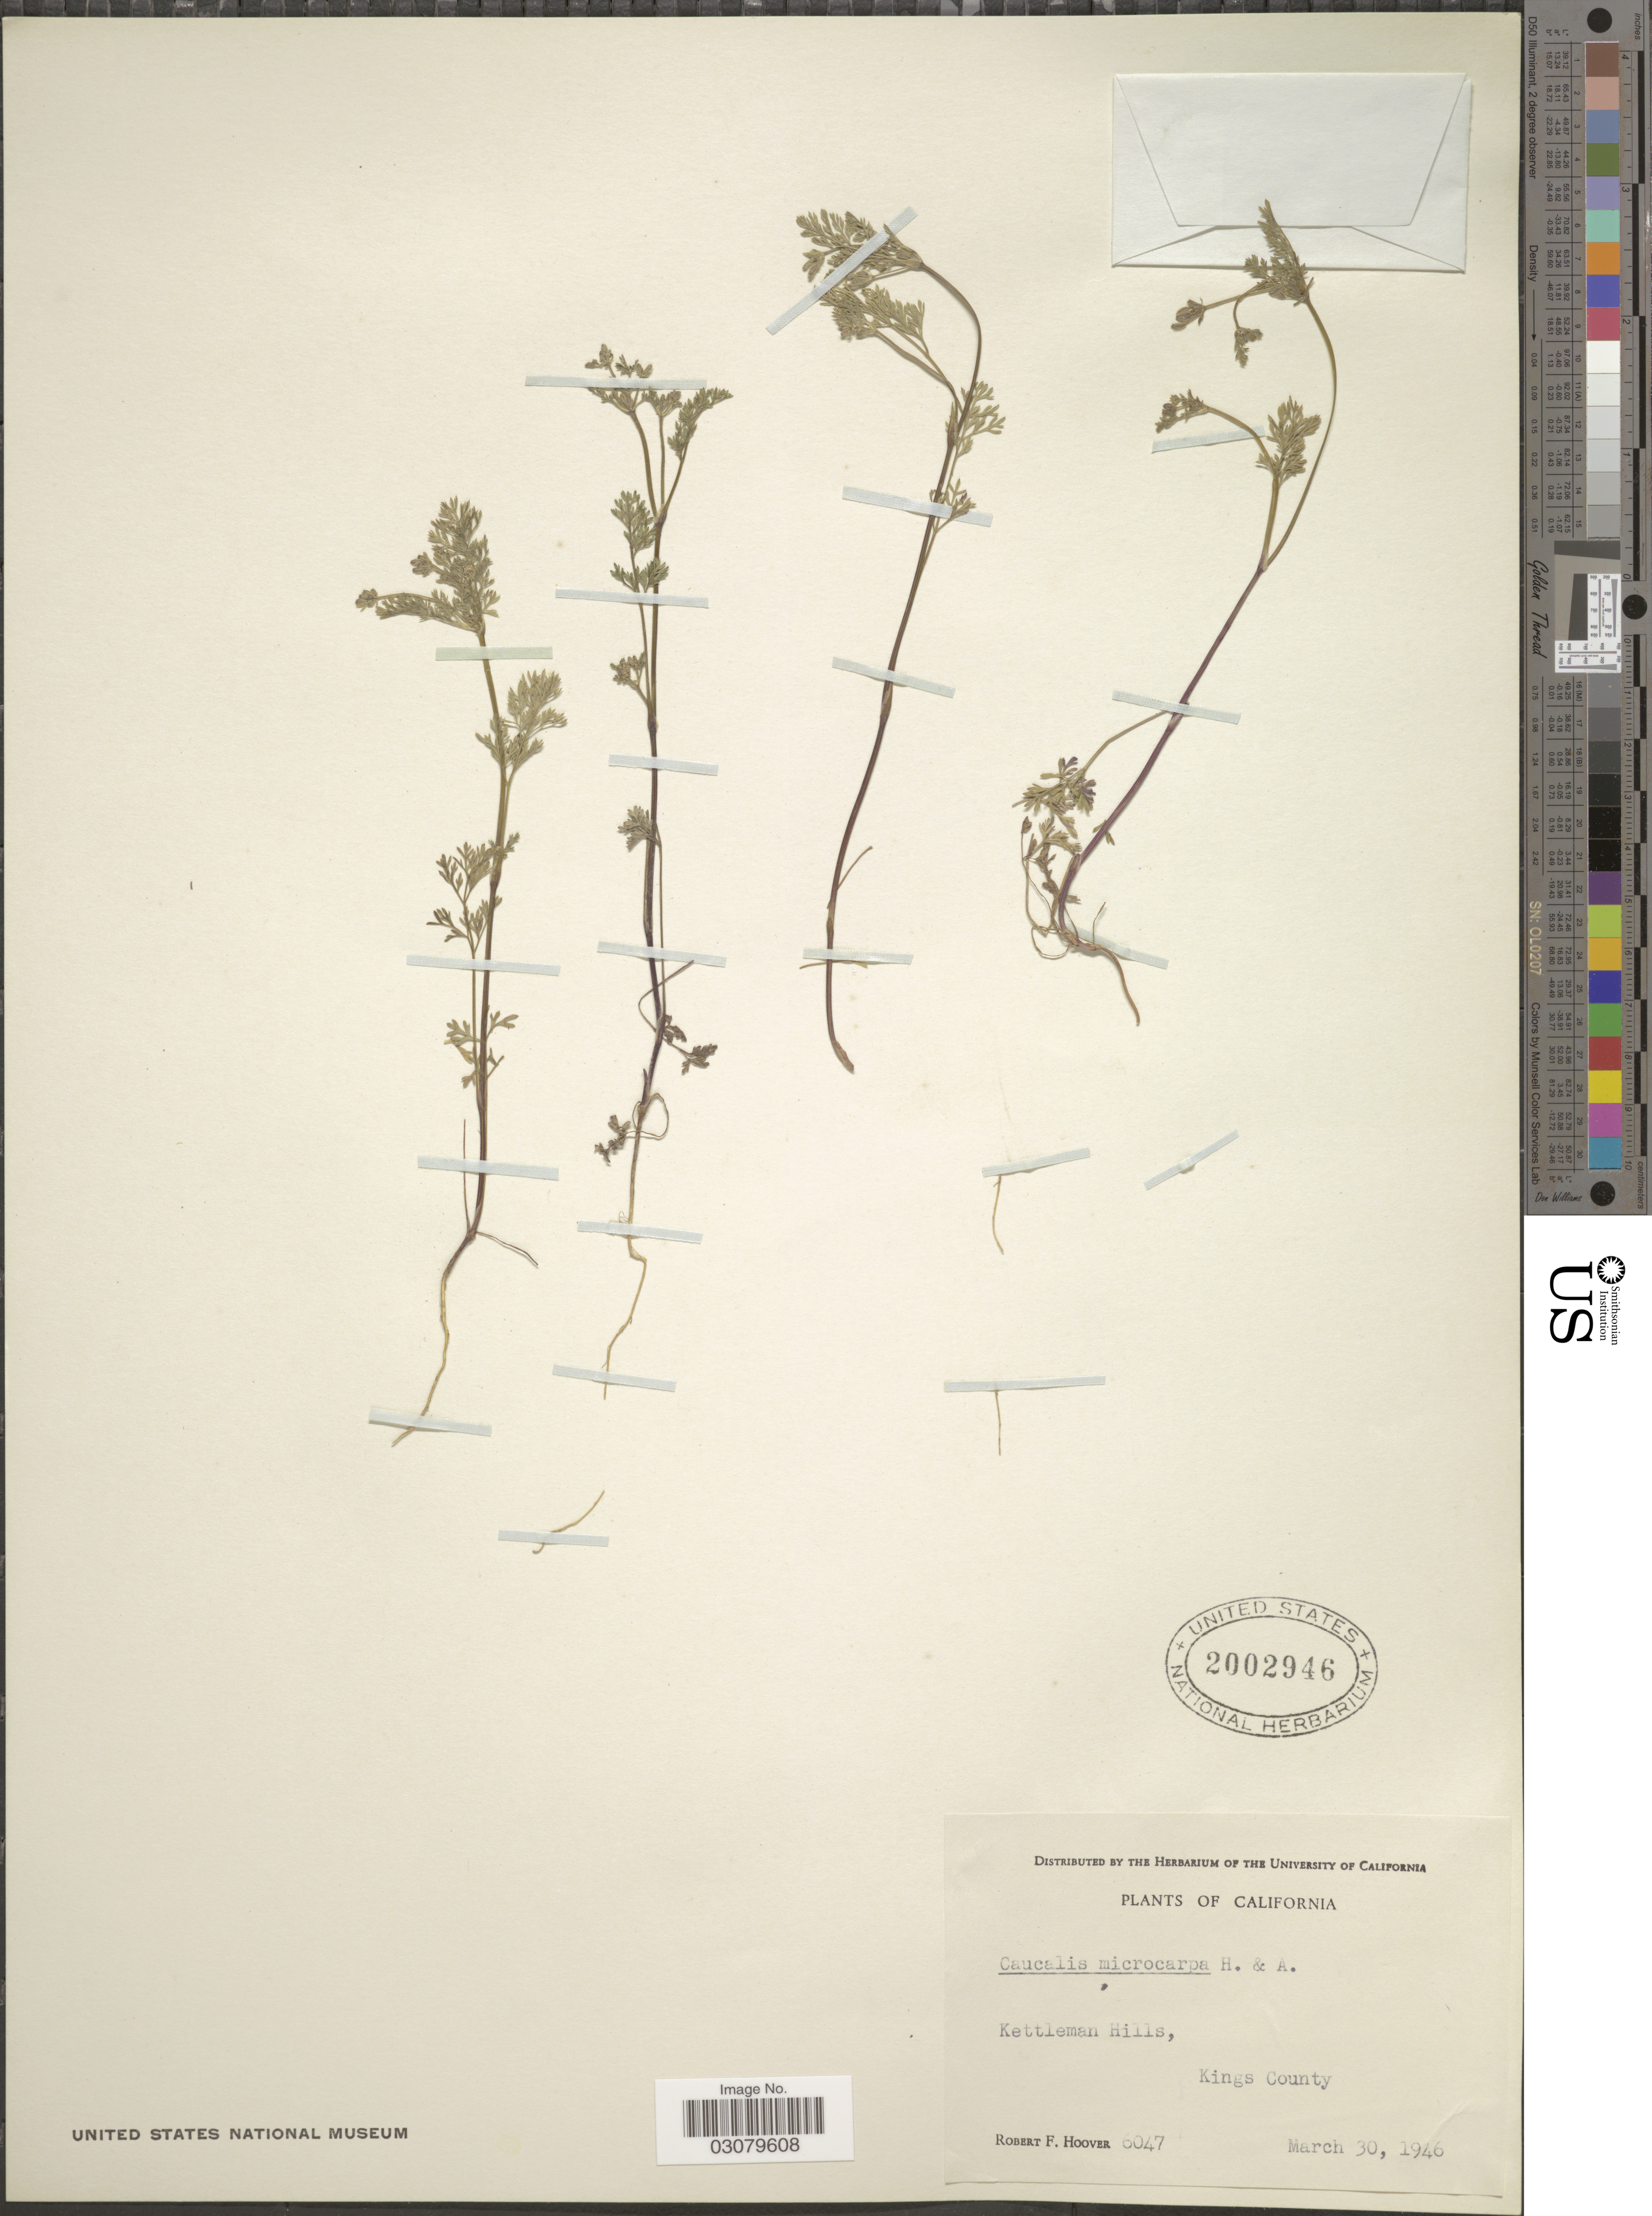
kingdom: Plantae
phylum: Tracheophyta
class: Magnoliopsida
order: Apiales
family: Apiaceae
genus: Caucalis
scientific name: Caucalis microcarpa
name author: Hook. & Arn.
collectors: R. F. Hoover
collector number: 6047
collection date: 1946-03-30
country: United States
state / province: California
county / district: Kings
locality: Kettleman Hills, Kings County.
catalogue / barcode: US 2002946